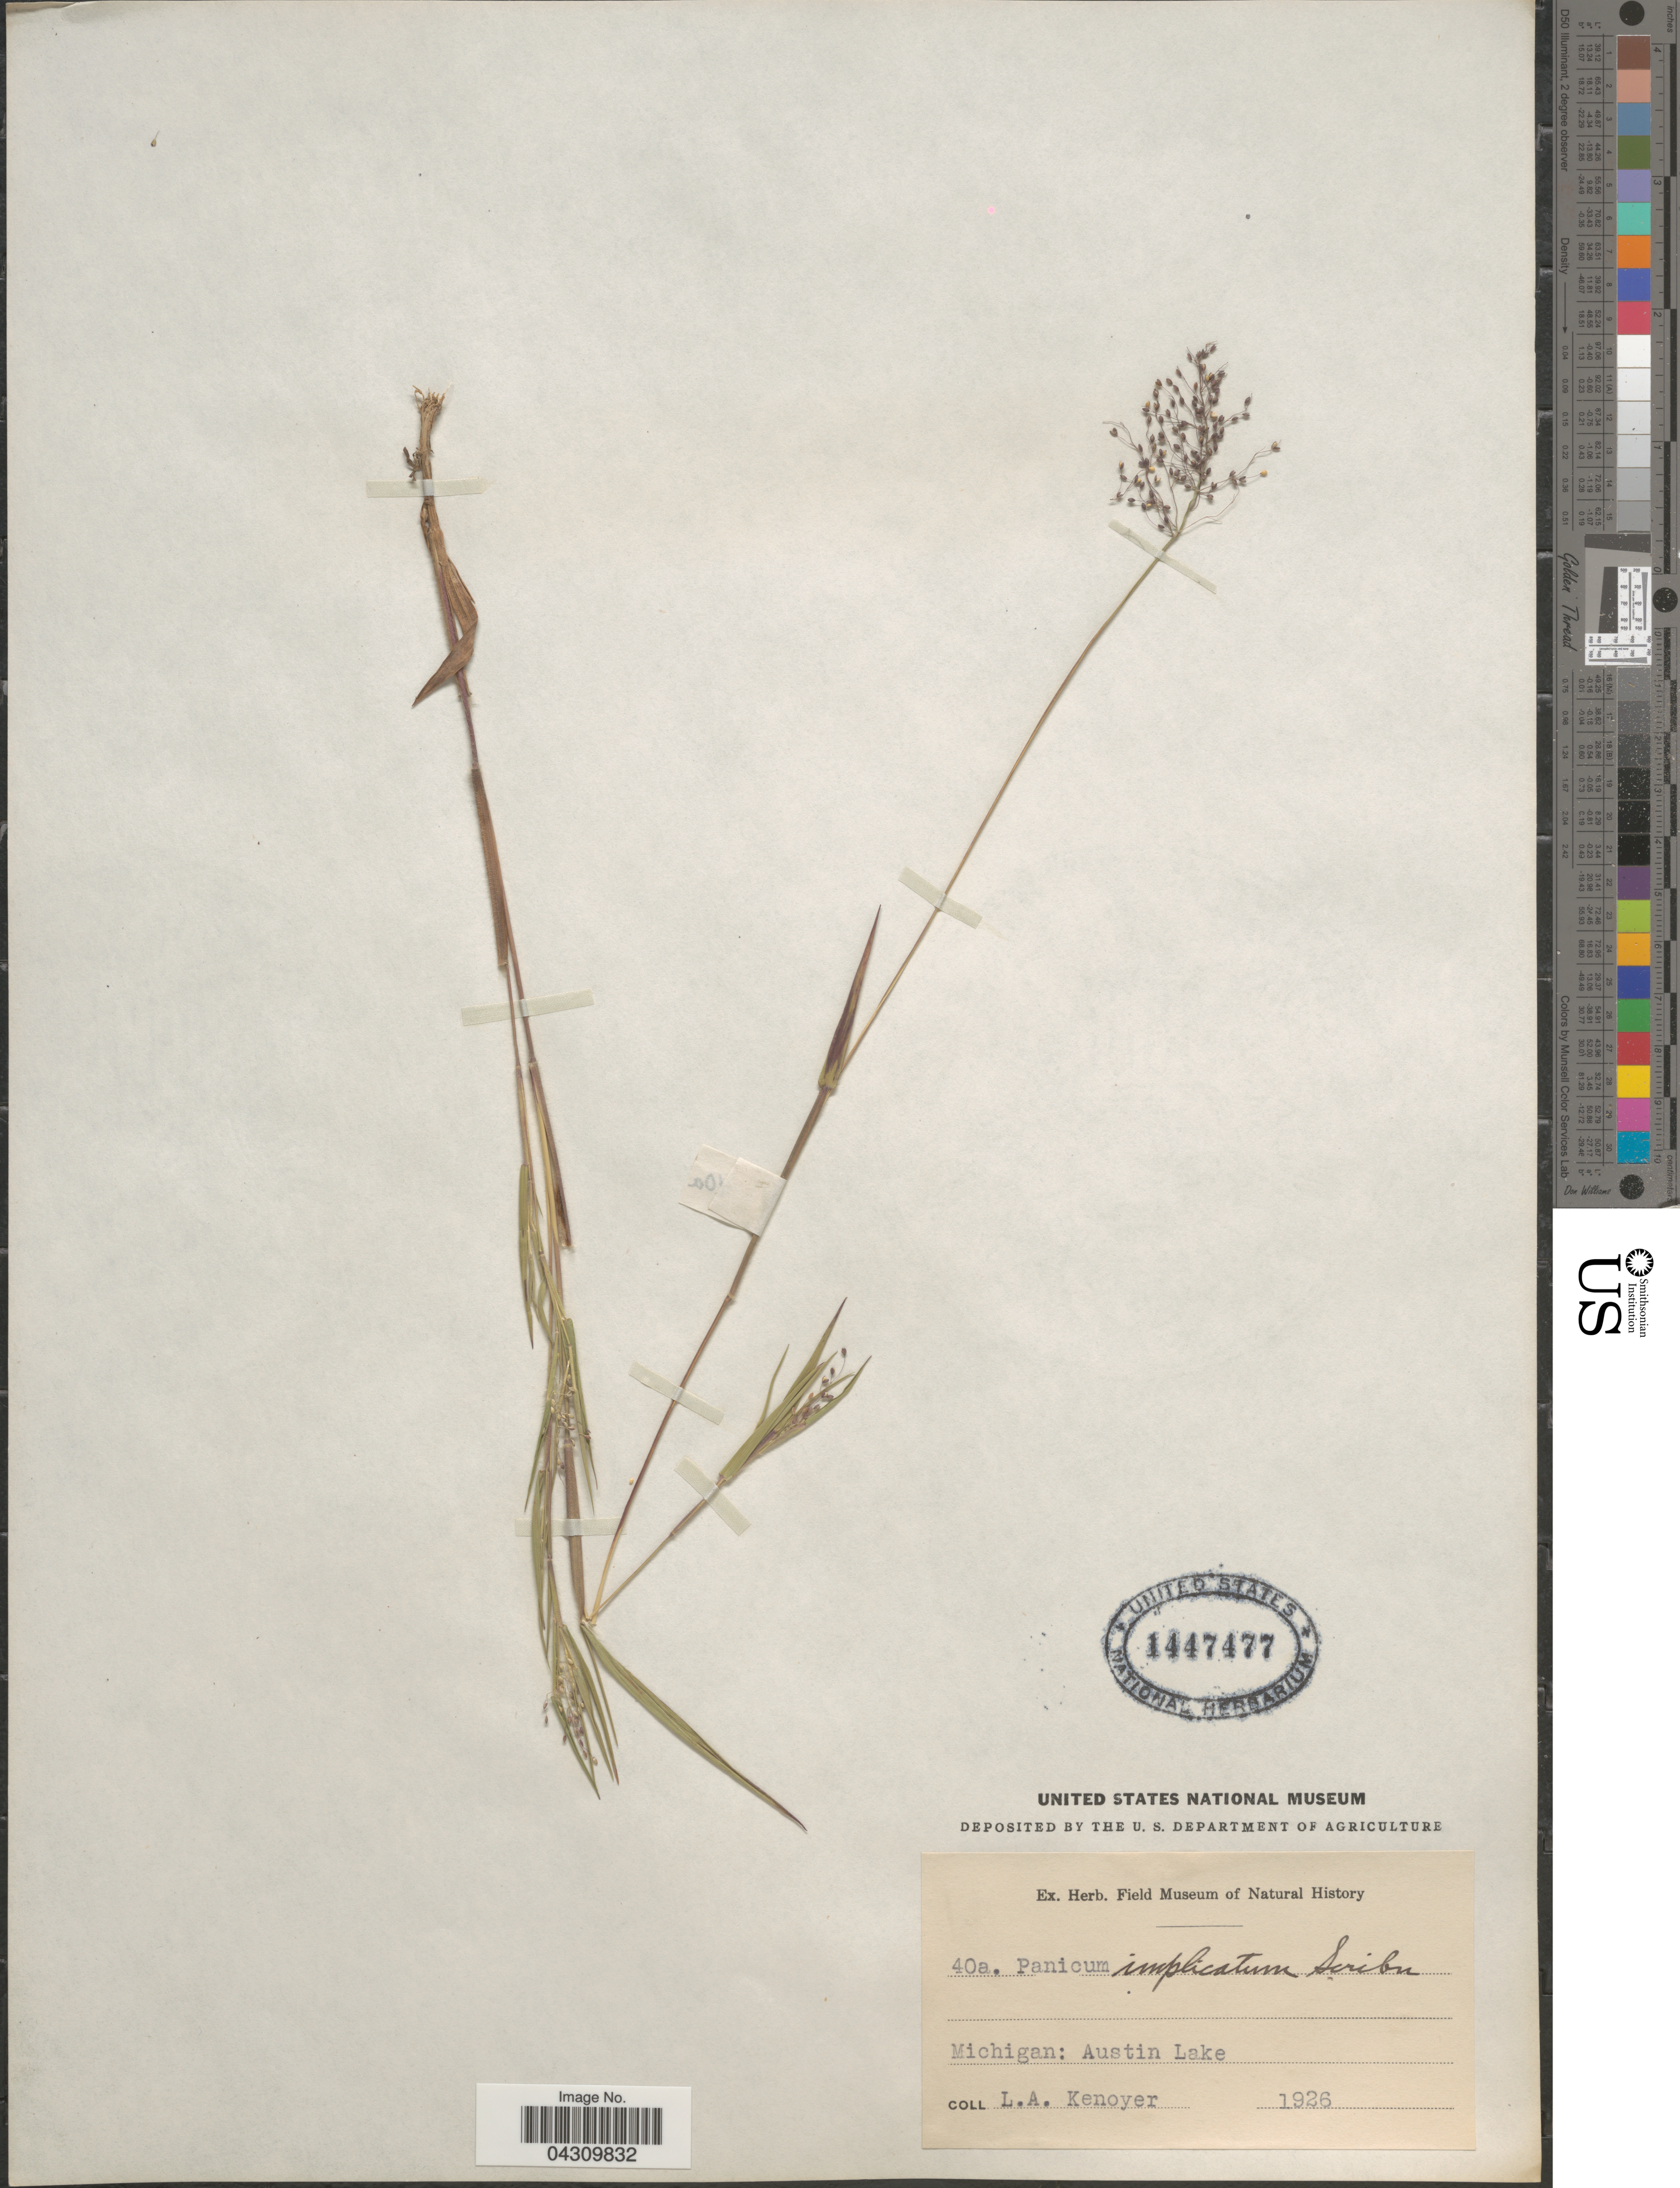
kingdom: Plantae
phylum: Tracheophyta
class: Liliopsida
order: Poales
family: Poaceae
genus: Dichanthelium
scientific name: Dichanthelium acuminatum var. acuminatum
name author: (Sw.) Gould & C.A. Clark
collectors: L. A. Kenoyer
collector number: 40a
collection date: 1926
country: United States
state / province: Michigan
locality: Austin Lake.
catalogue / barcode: US 1447477